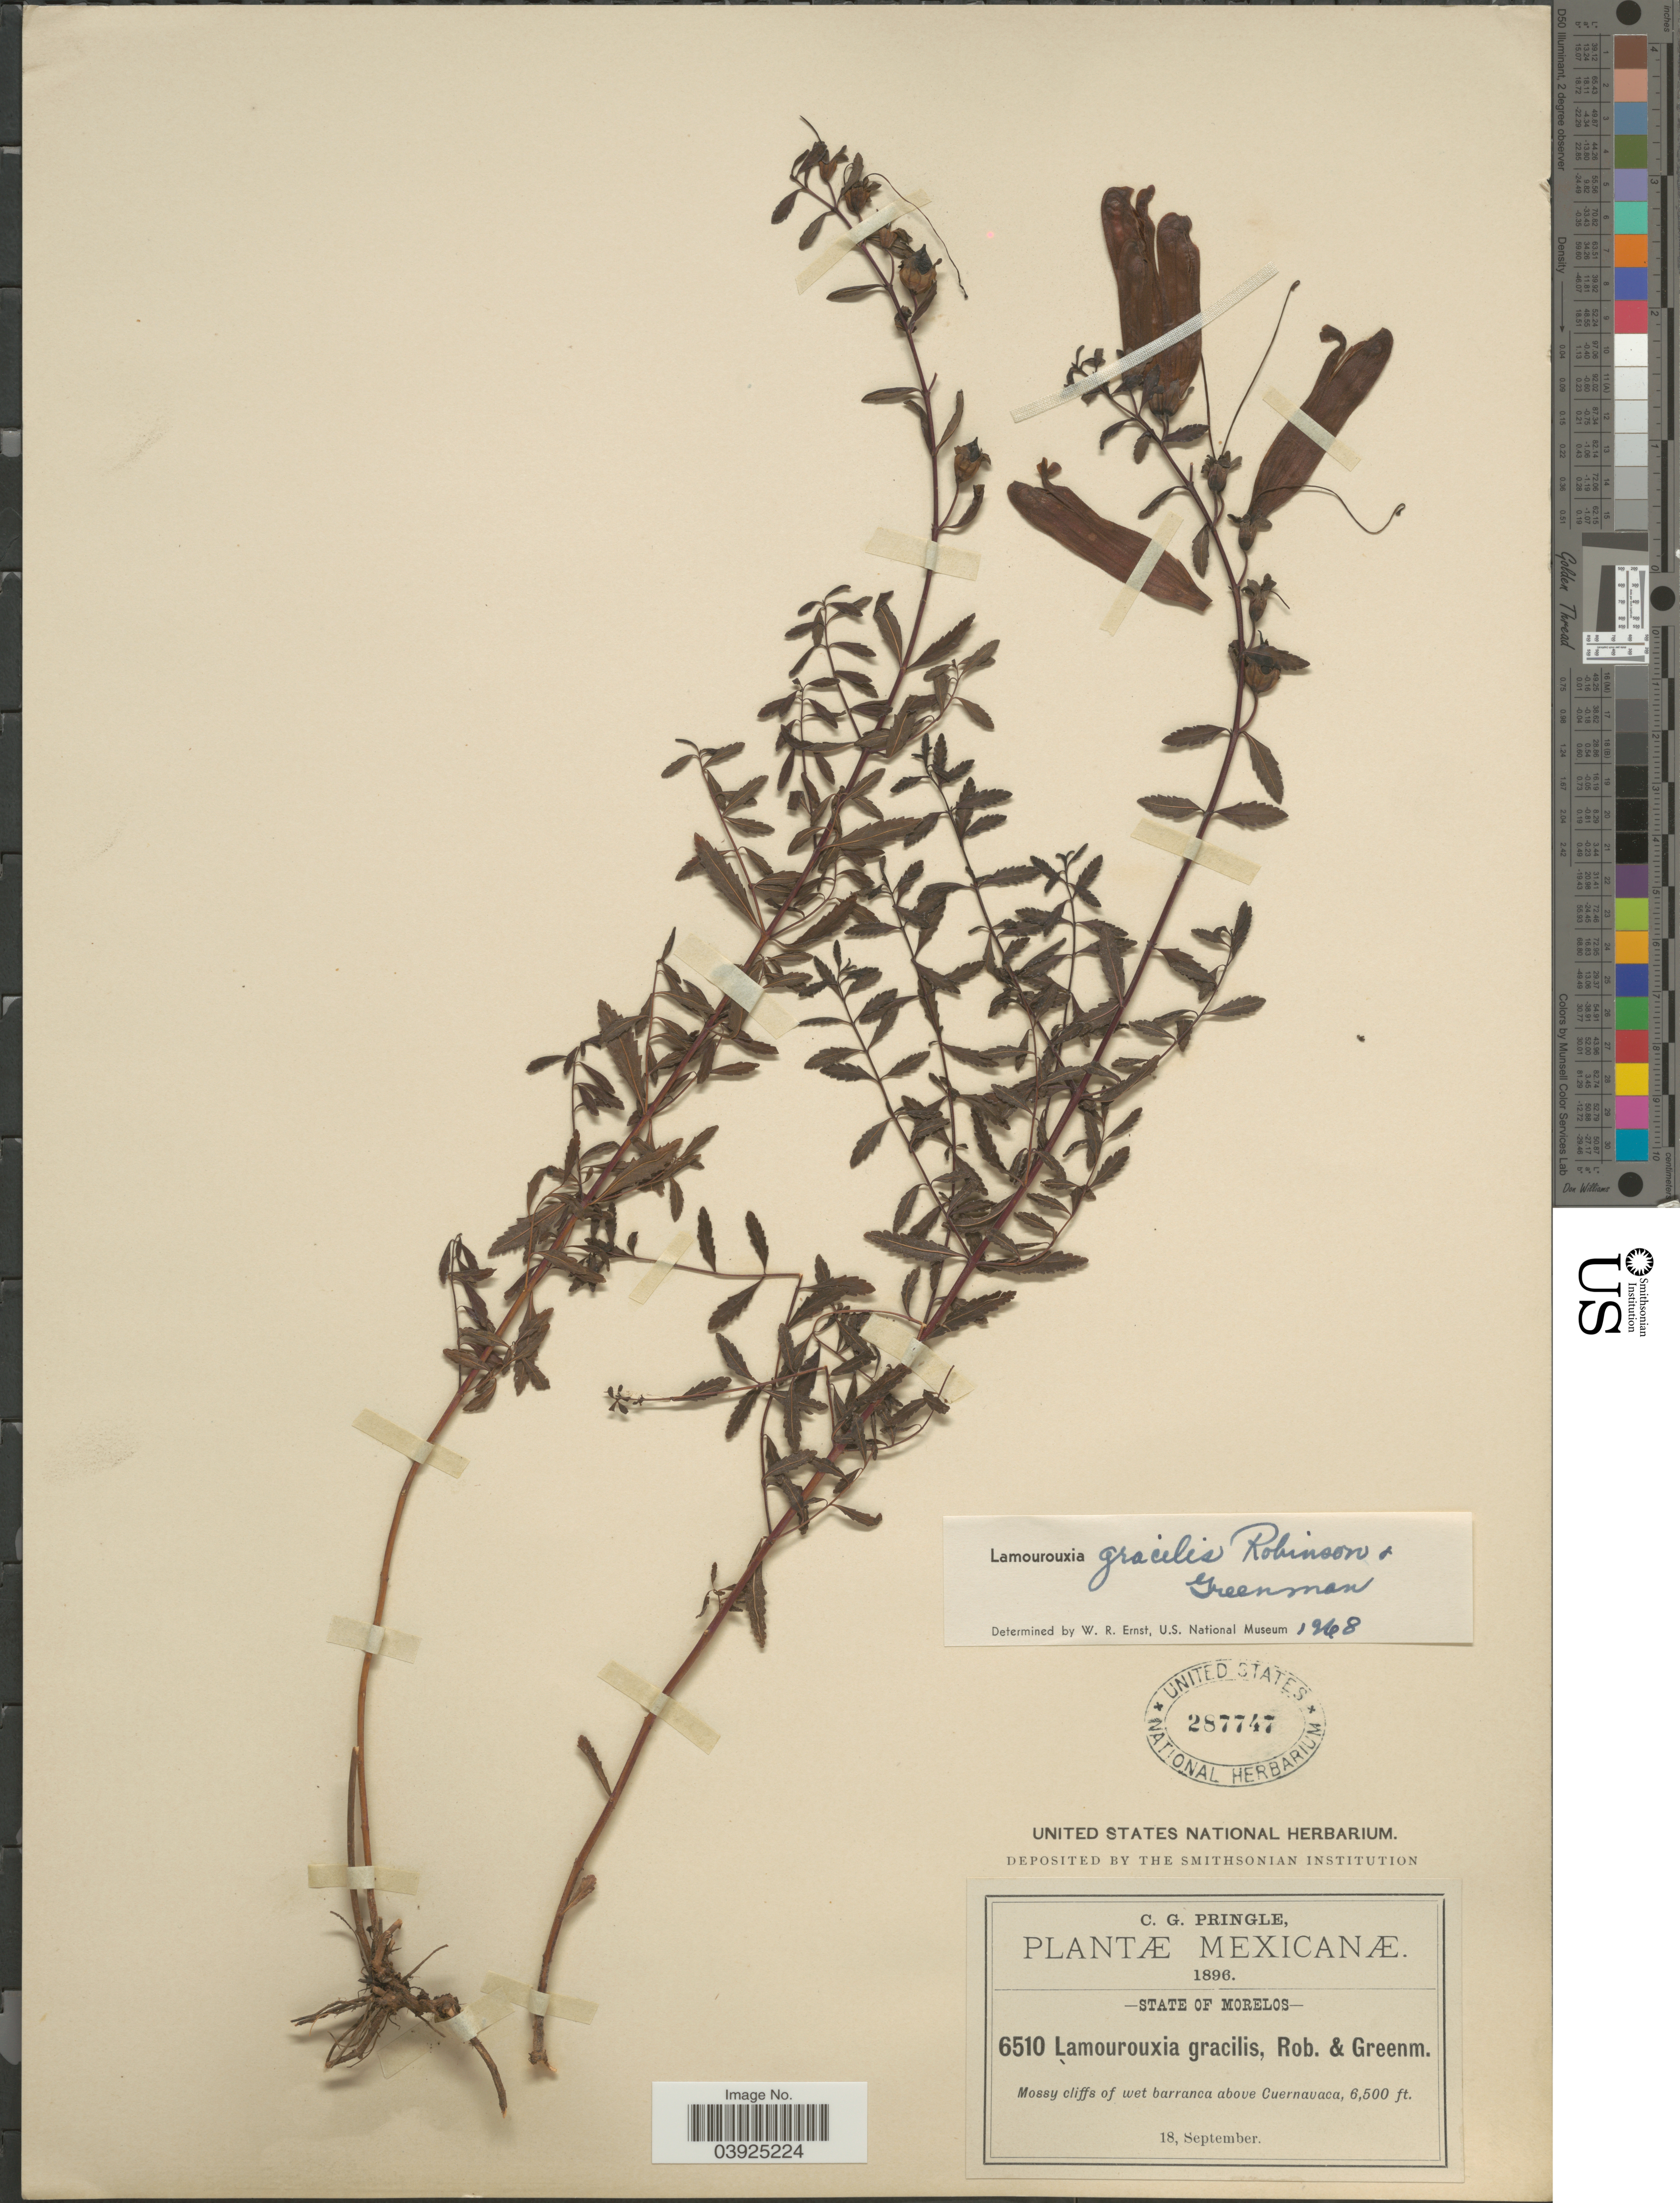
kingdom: Plantae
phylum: Tracheophyta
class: Magnoliopsida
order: Lamiales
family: Orobanchaceae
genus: Lamourouxia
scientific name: Lamourouxia gracilis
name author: B.L. Rob. & Greenm.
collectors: C. G. Pringle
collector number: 6510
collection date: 1896-09-18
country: Mexico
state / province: Morelos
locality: Mossy cliffs of wet barranca above Cuernavaca.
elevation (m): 1981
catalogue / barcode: US 287747